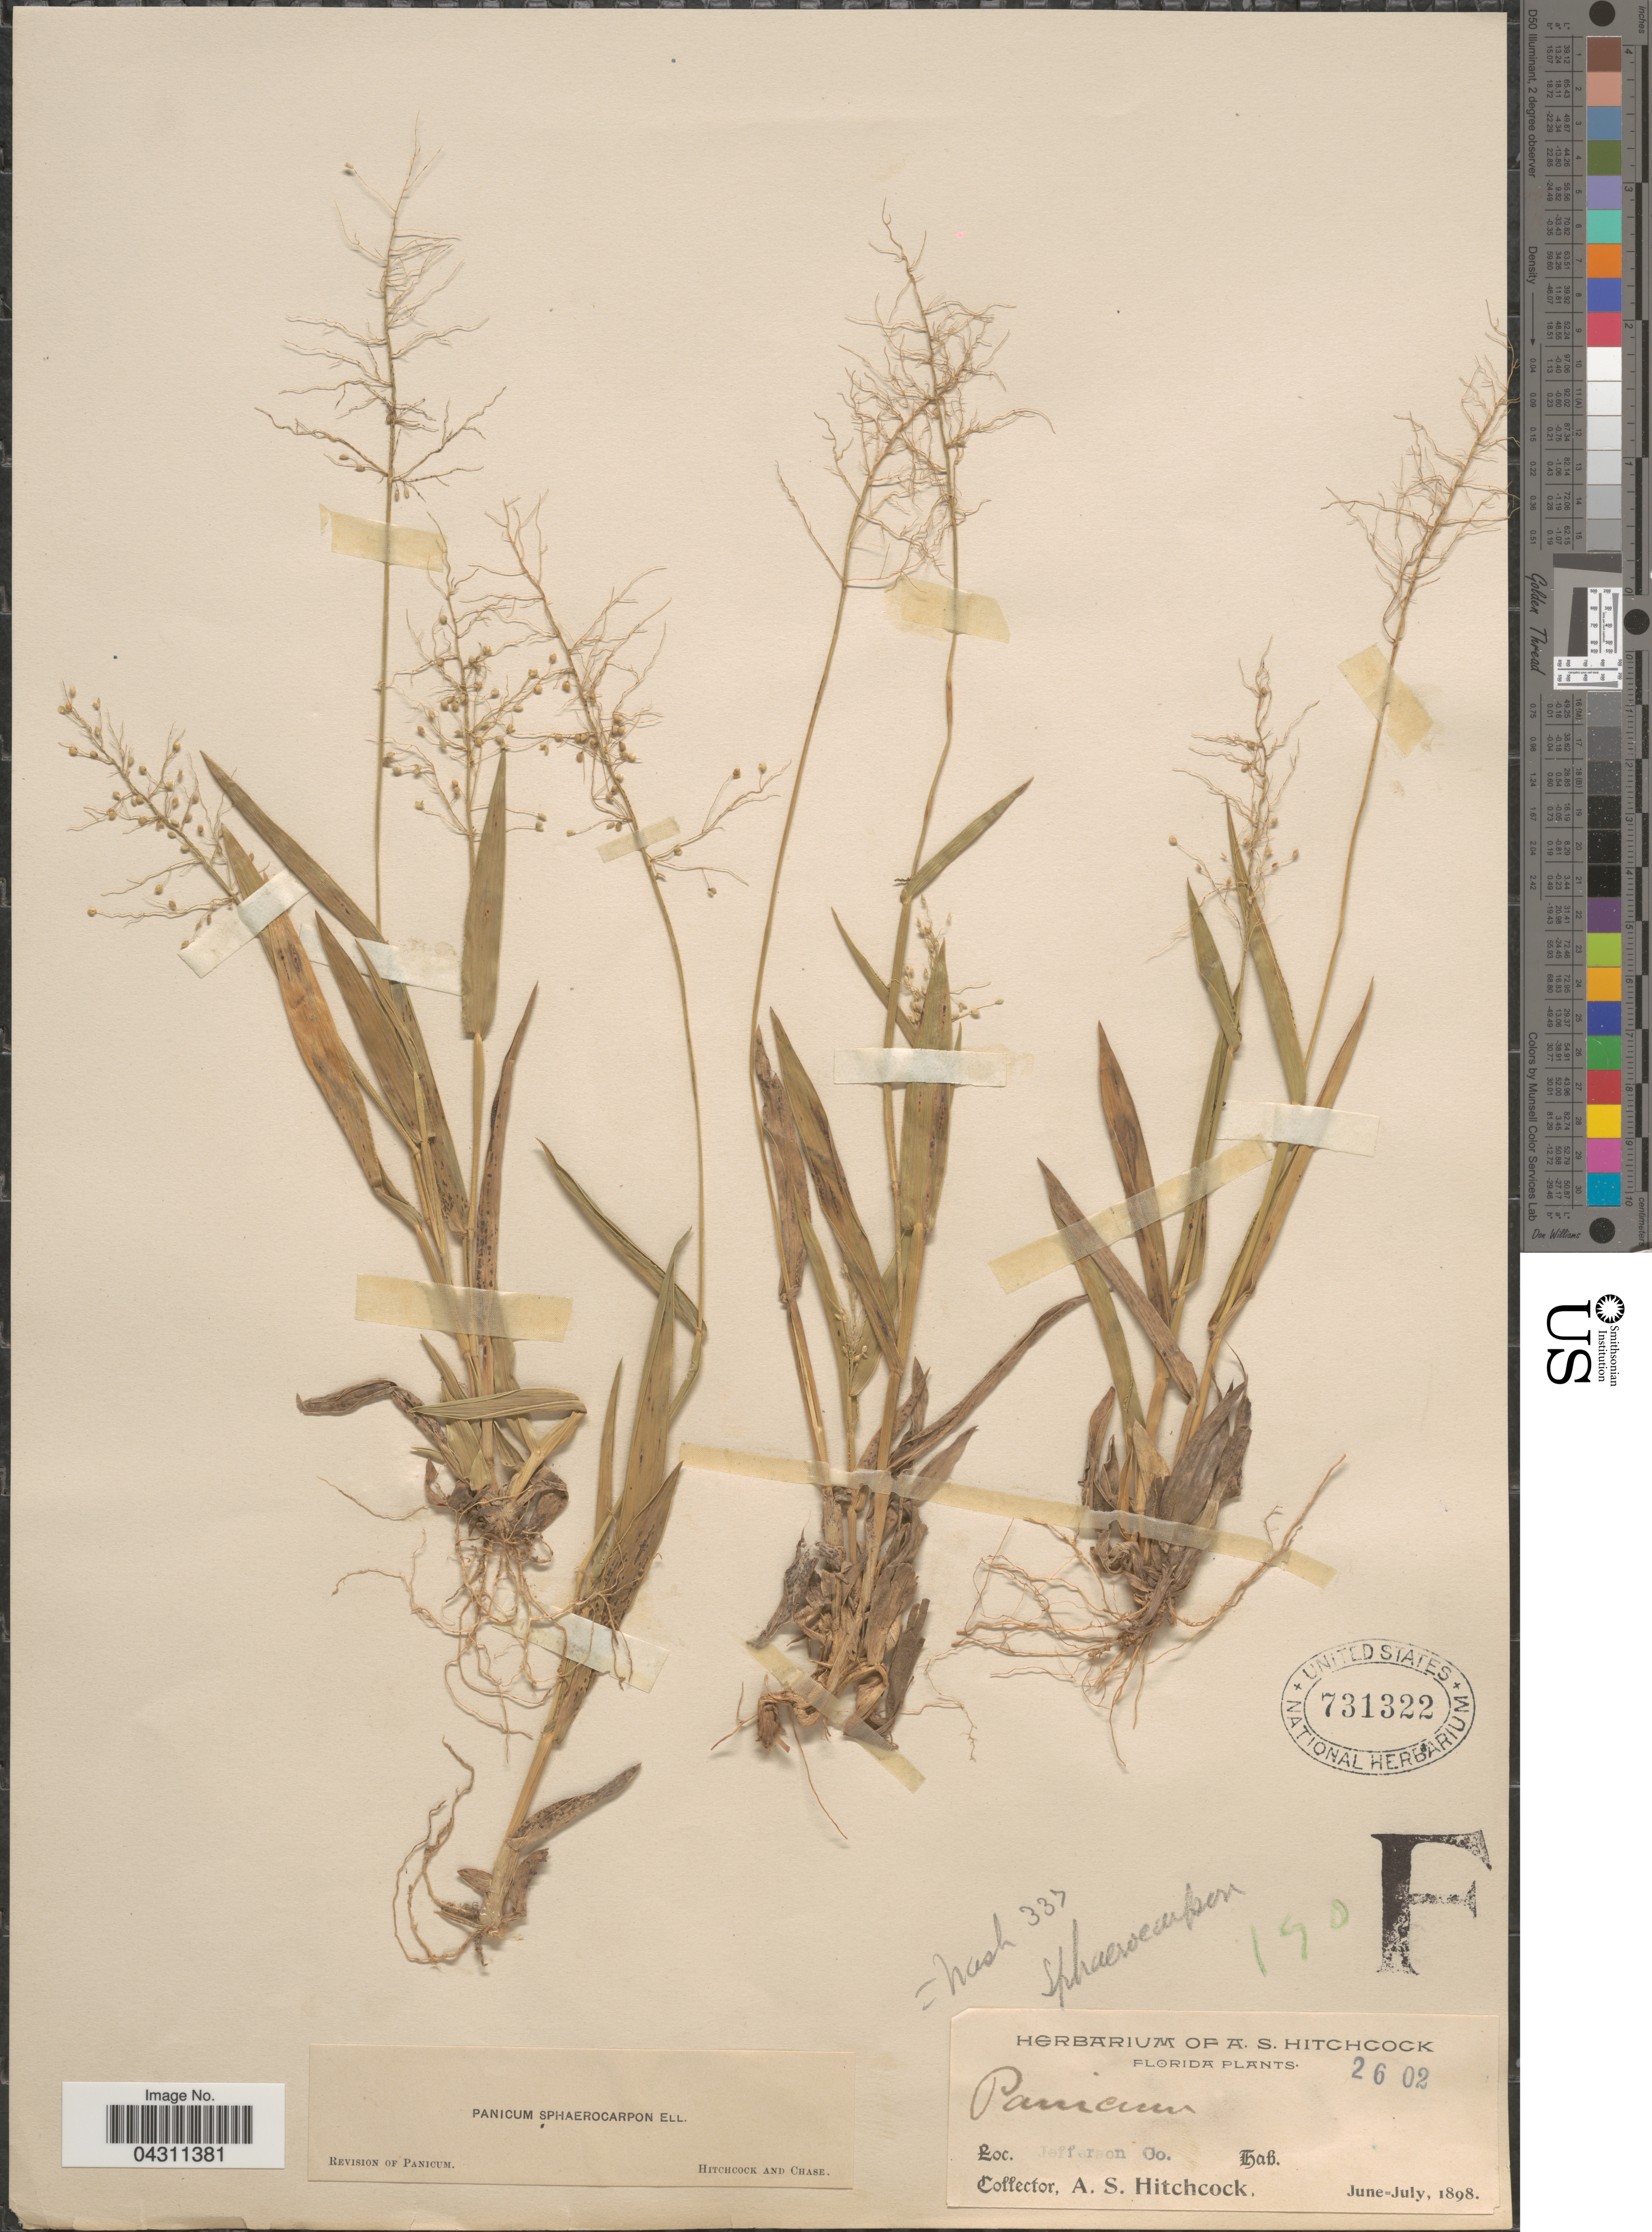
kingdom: Plantae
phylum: Tracheophyta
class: Liliopsida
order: Poales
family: Poaceae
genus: Dichanthelium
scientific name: Dichanthelium sphaerocarpon var. sphaerocarpon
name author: (Elliott) Gould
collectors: A. S. Hitchcock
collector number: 2602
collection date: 1898-06/1898-07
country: United States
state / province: Florida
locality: Jefferson Co.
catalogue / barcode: US 731322